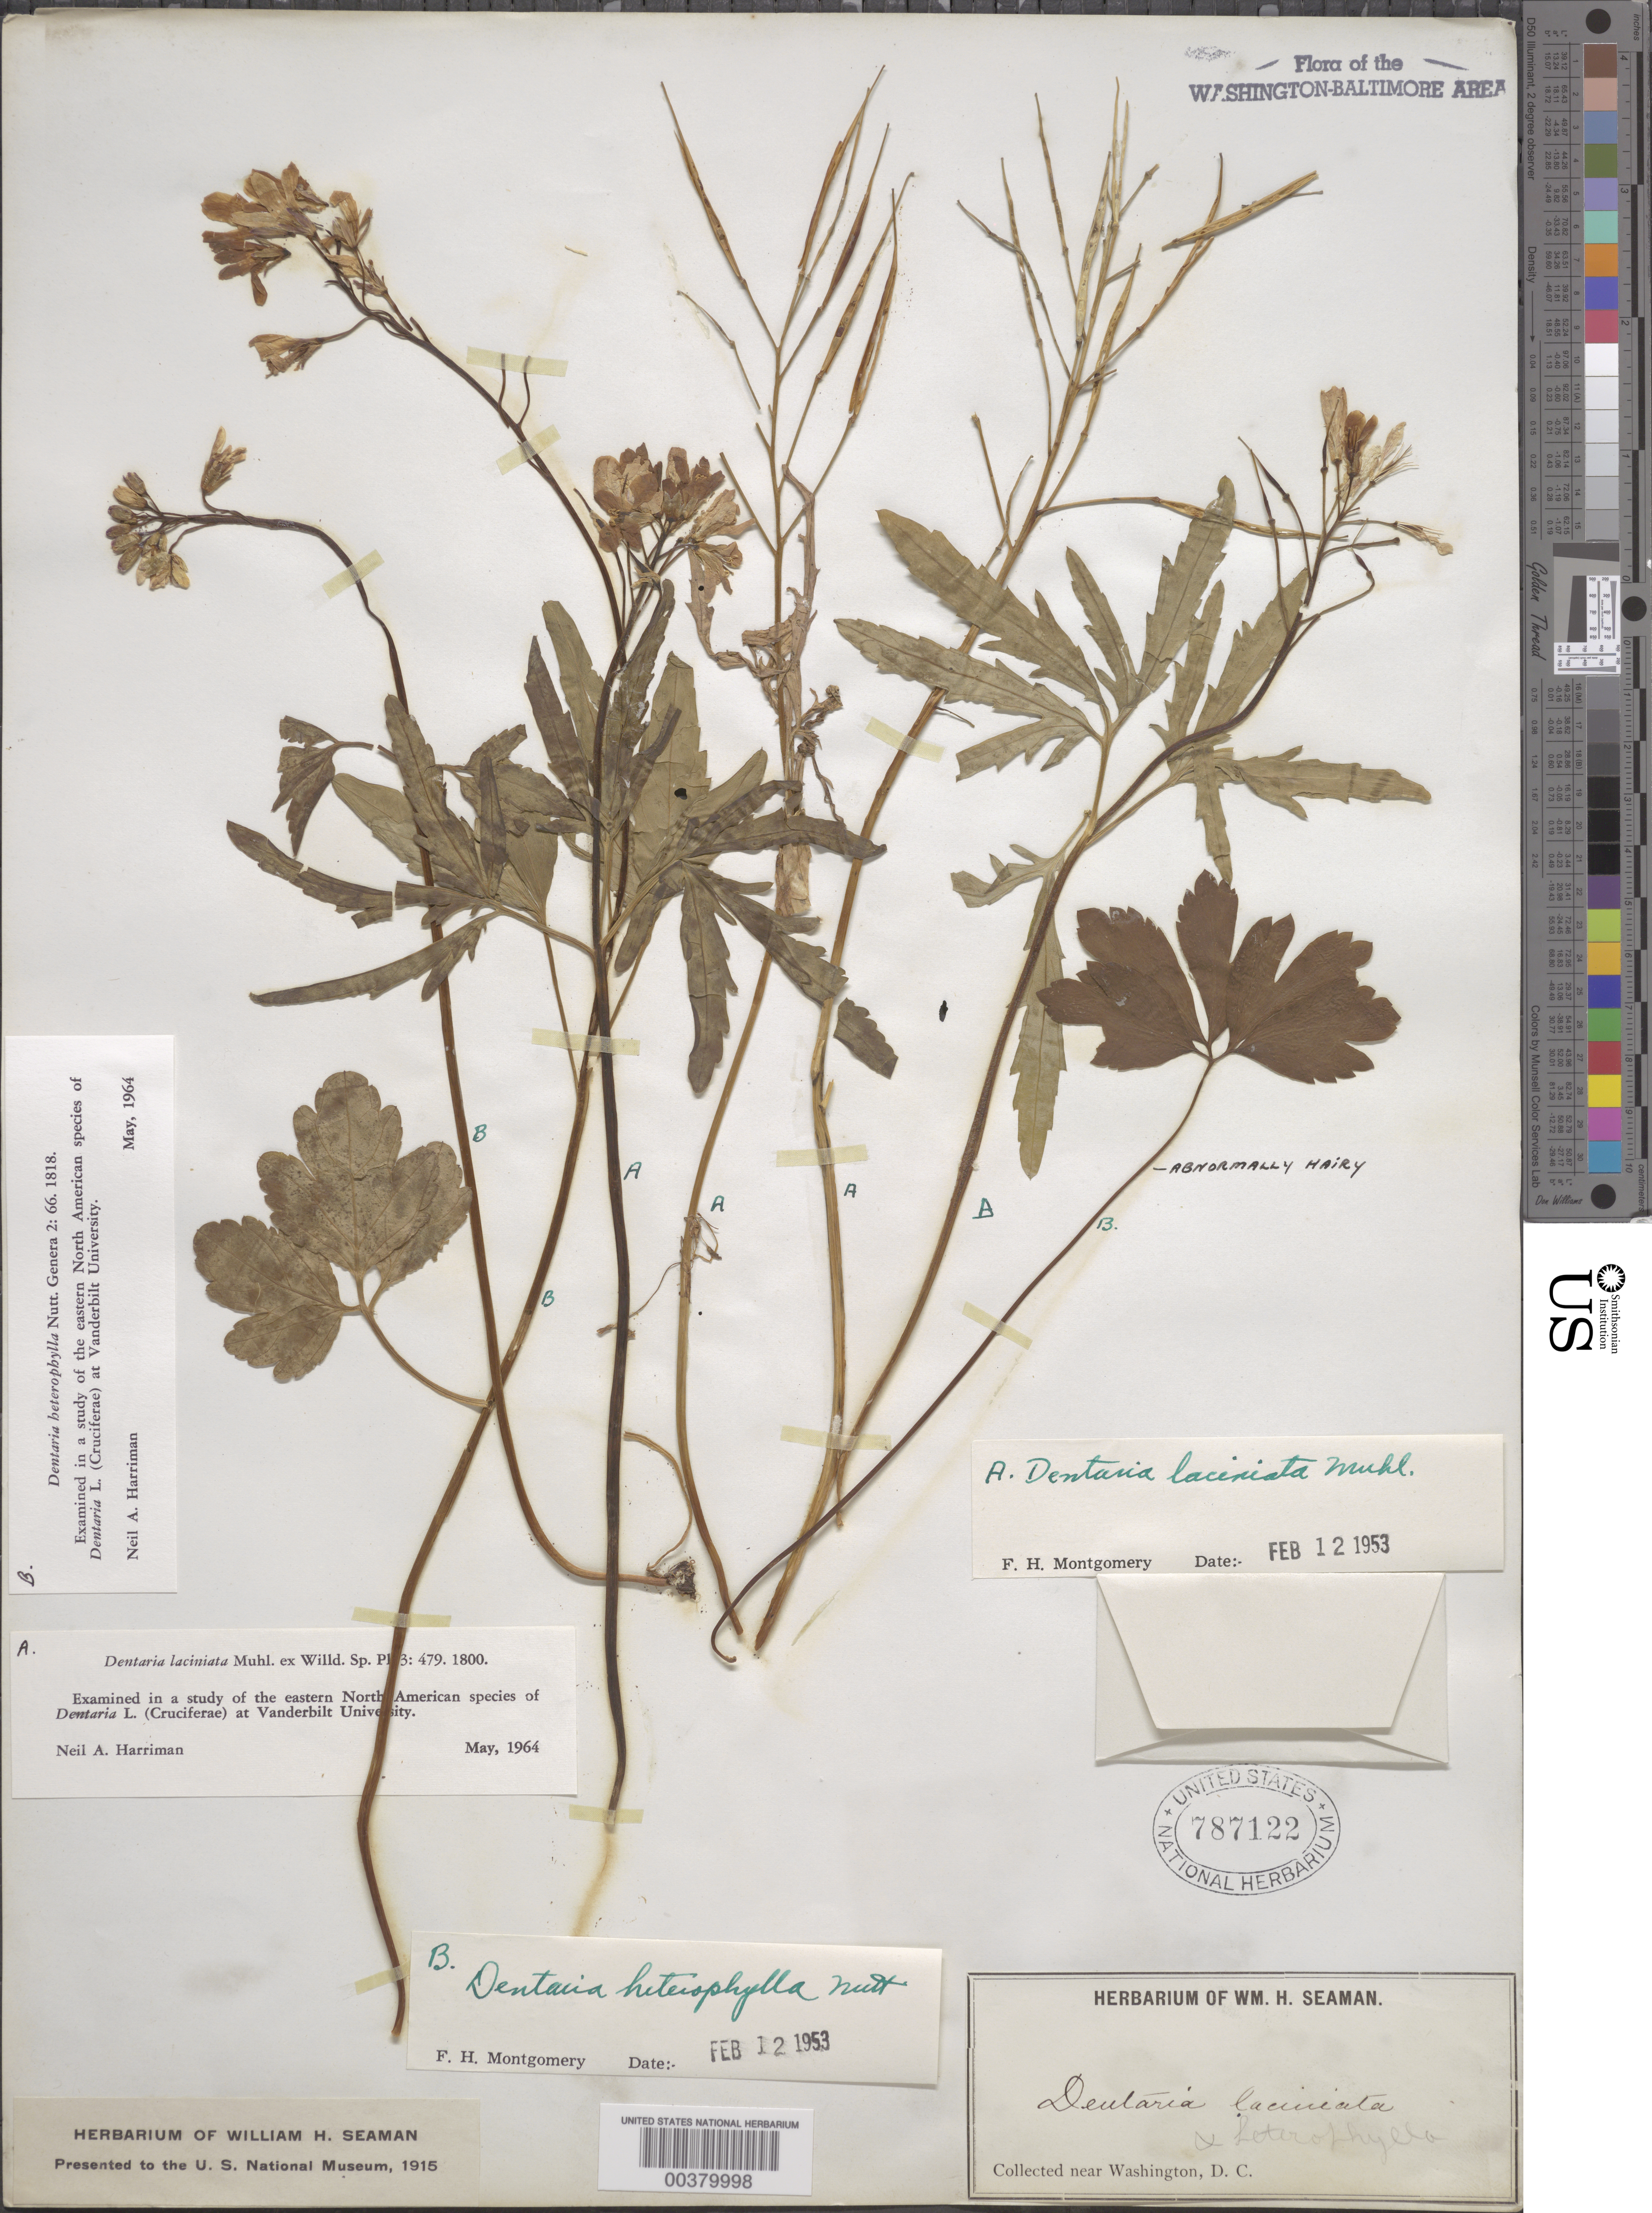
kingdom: Plantae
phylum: Tracheophyta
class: Magnoliopsida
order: Brassicales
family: Brassicaceae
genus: Cardamine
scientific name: Cardamine concatenata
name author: (Michx.) Sw.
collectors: W. Seaman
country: United States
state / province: District of Columbia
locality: Washington DC Area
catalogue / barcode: US 787122